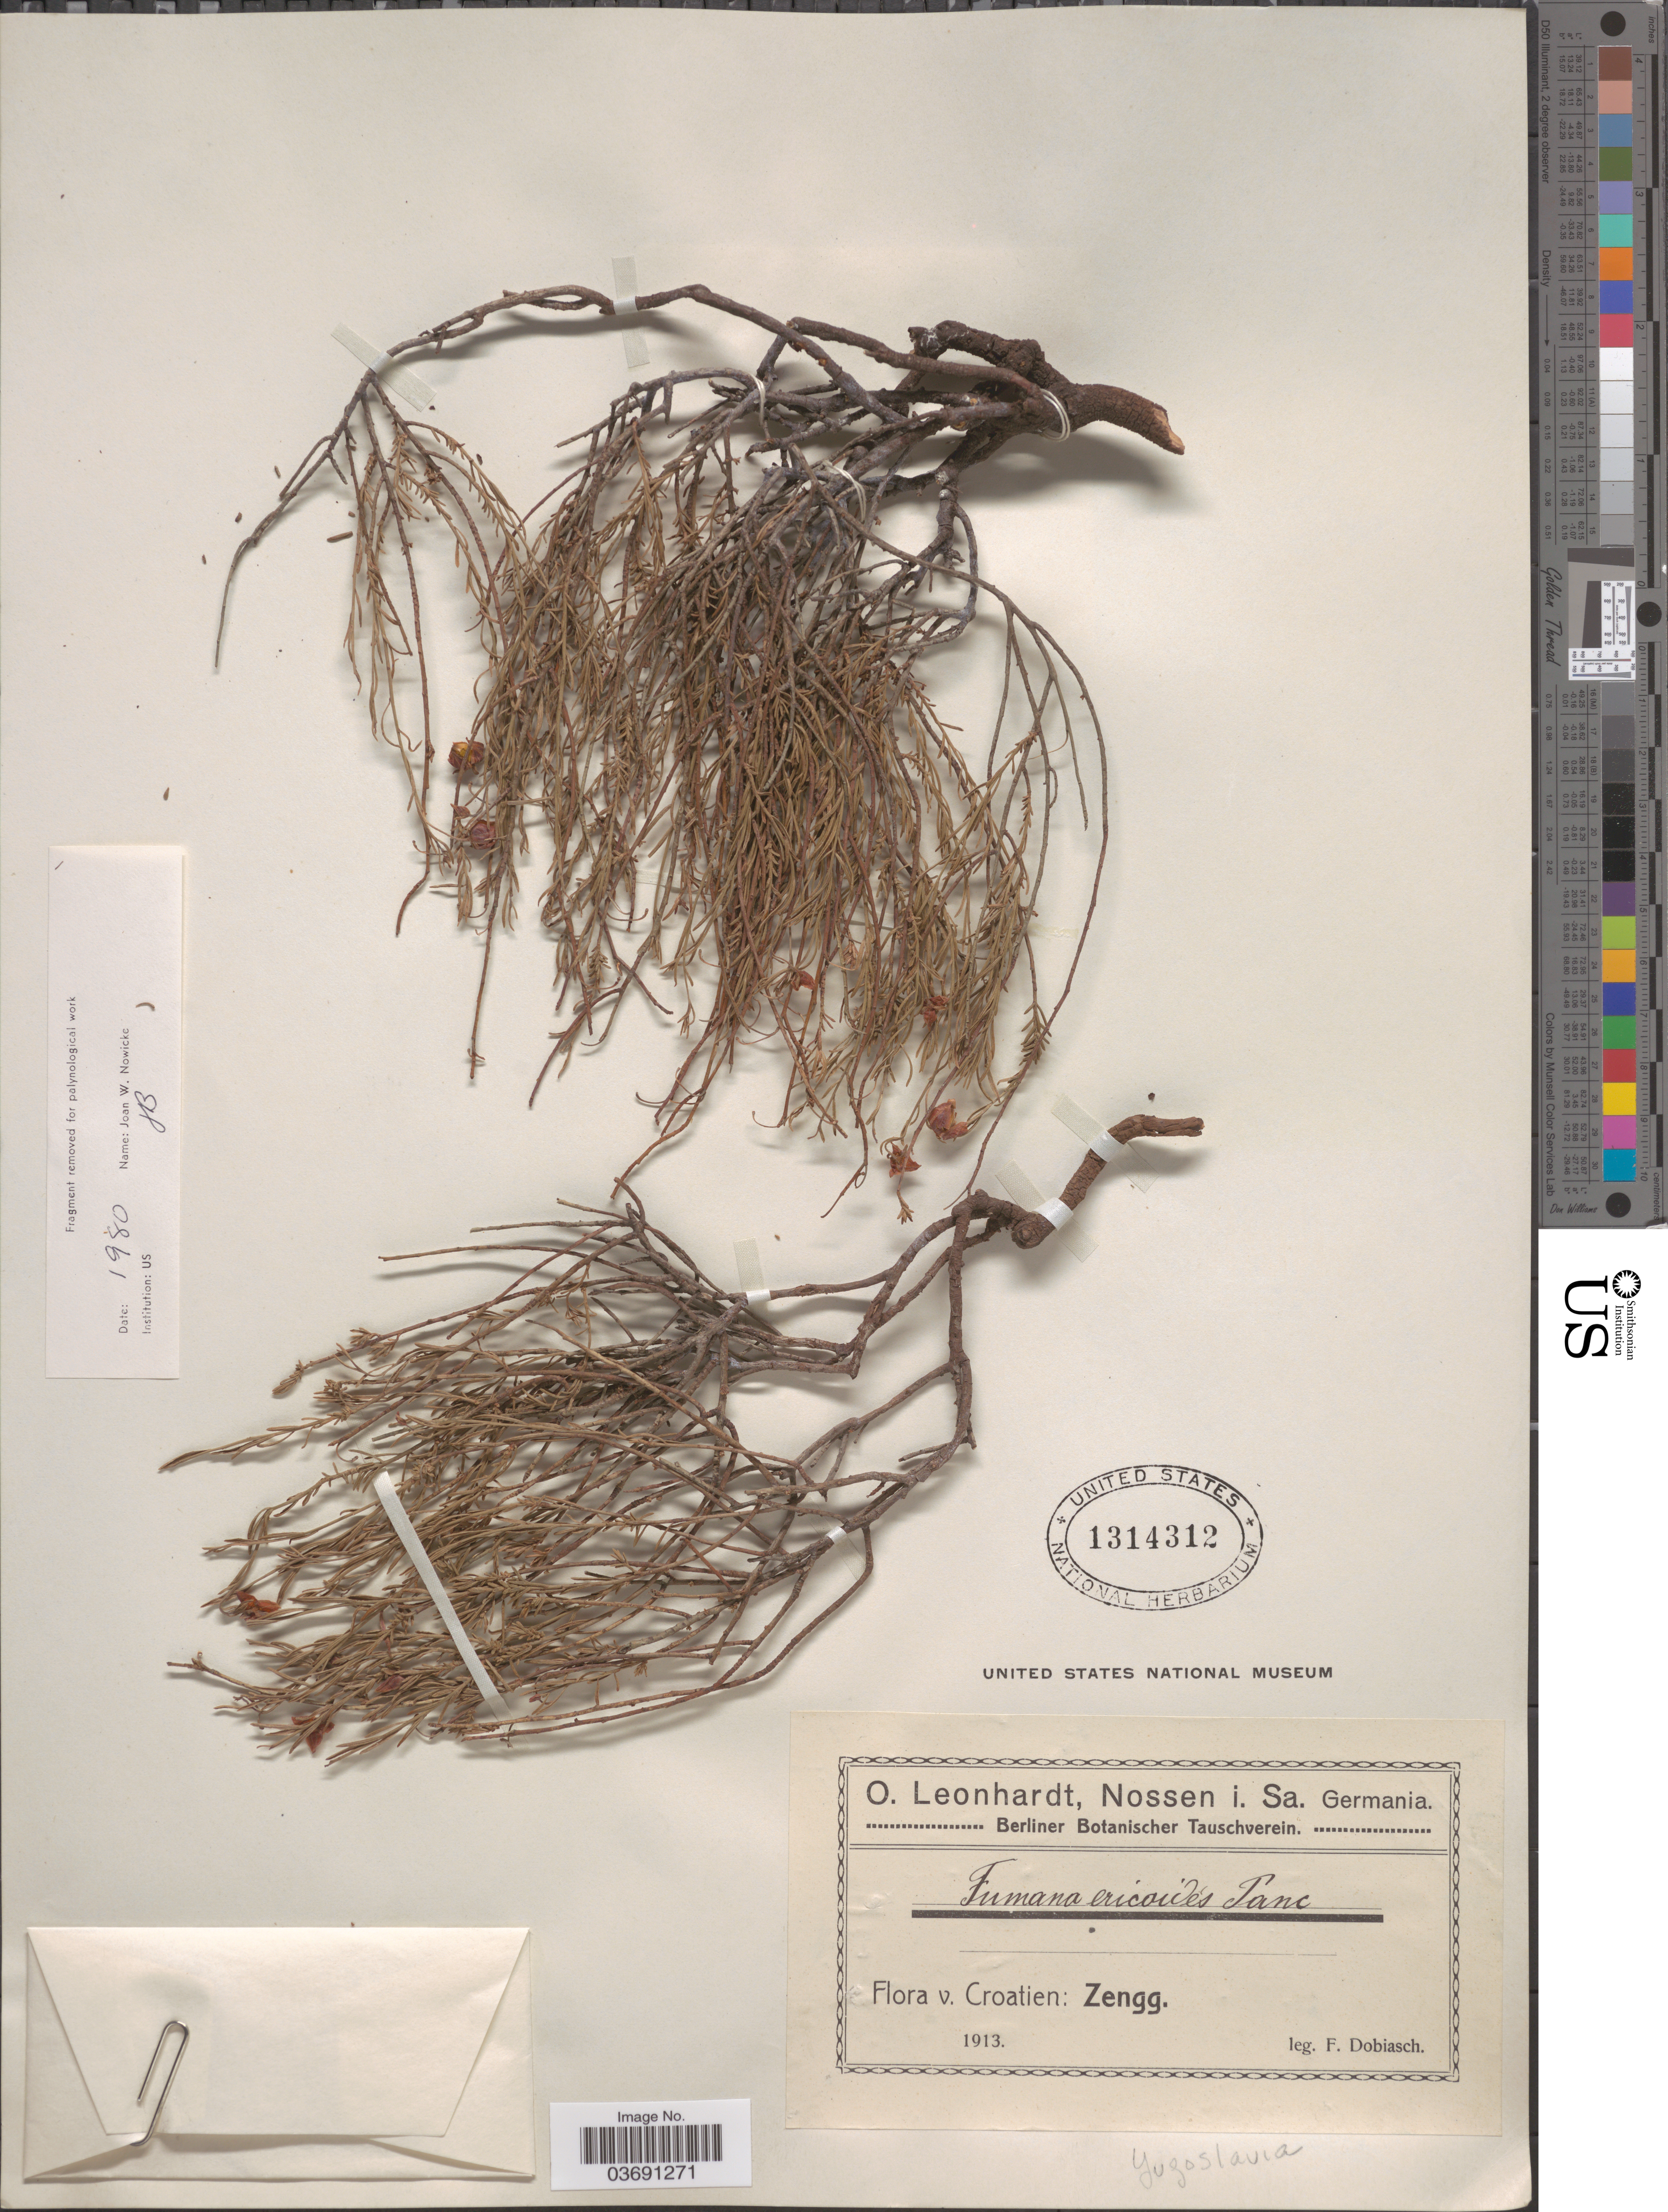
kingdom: Plantae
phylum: Tracheophyta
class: Magnoliopsida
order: Malvales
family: Cistaceae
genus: Fumana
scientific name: Fumana ericoides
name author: (Cav.) Gand.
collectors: F. Dobiasch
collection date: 1913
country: Croatia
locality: Croatien: Zengg.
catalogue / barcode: US 1314312